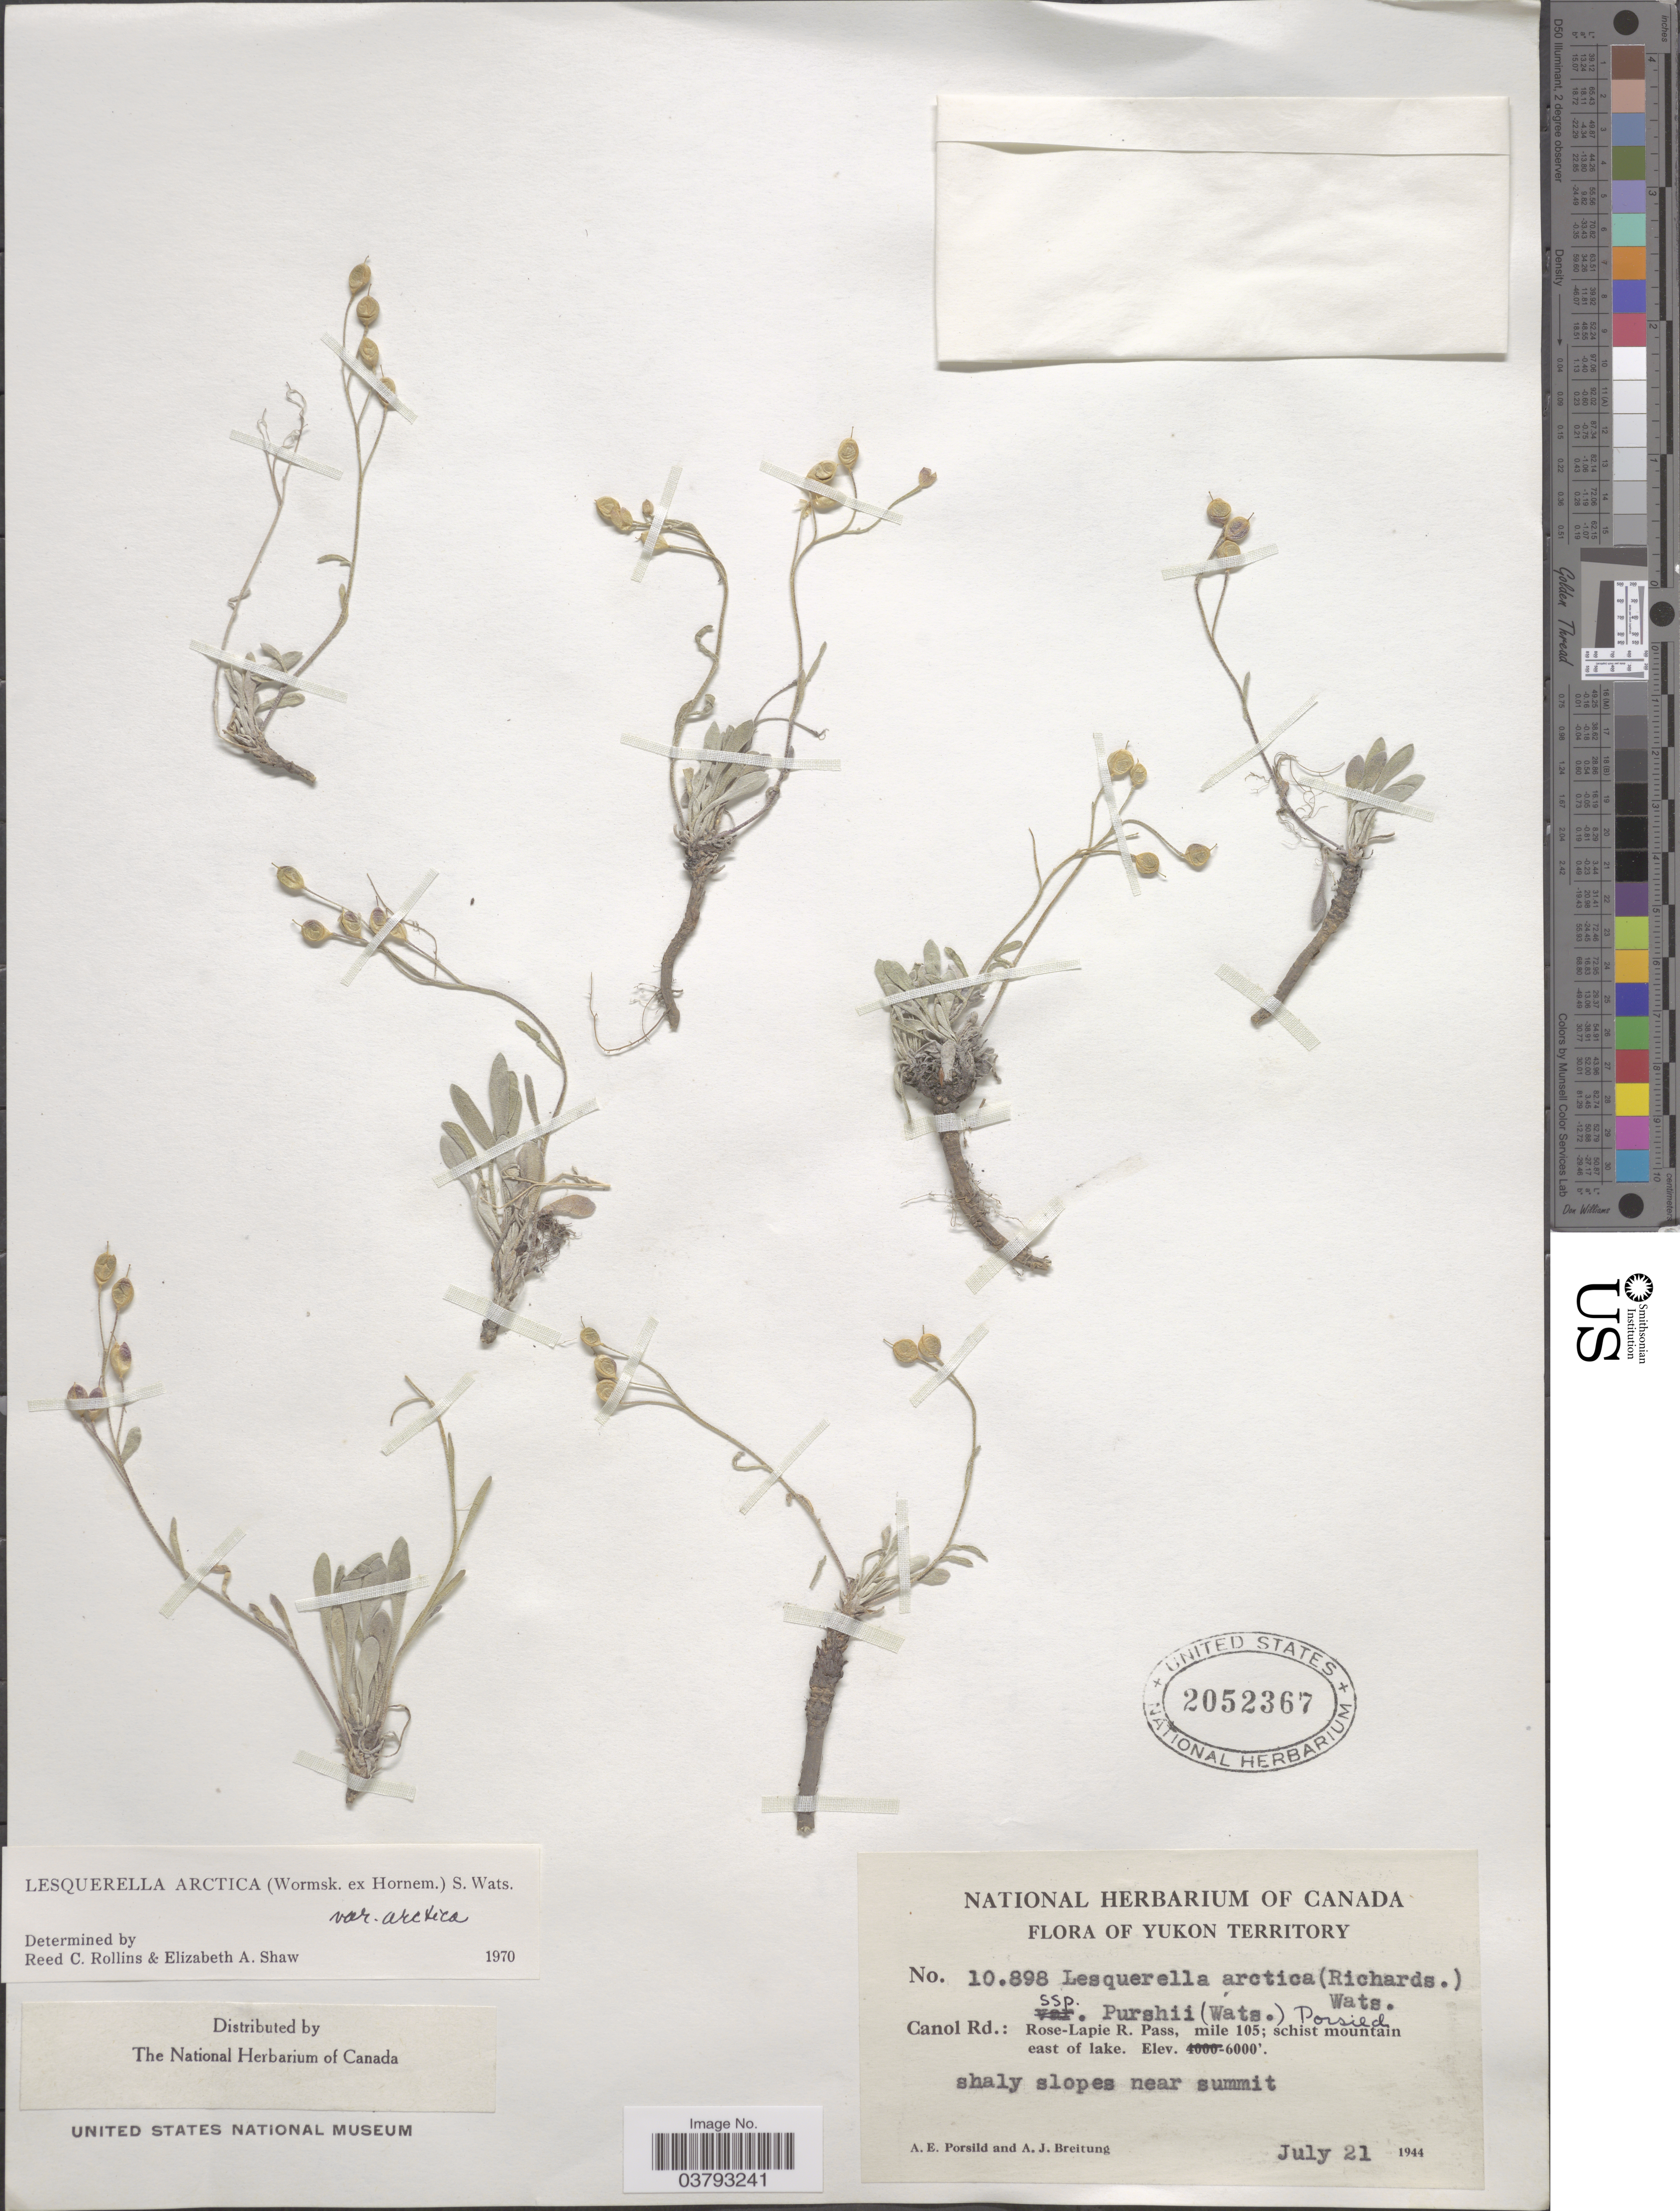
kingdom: Plantae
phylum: Tracheophyta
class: Magnoliopsida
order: Brassicales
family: Brassicaceae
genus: Lesquerella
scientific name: Lesquerella arctica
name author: (Wormsk. ex Hornem.) S. Watson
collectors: A. E. Porsild & A. Breitung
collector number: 10898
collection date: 1944-07-21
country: Canada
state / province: Yukon Territory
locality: Canol Rd.: Rose-Lapie R. Pass, mile 105; schist mountain east of lake.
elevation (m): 1829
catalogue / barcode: US 2052367